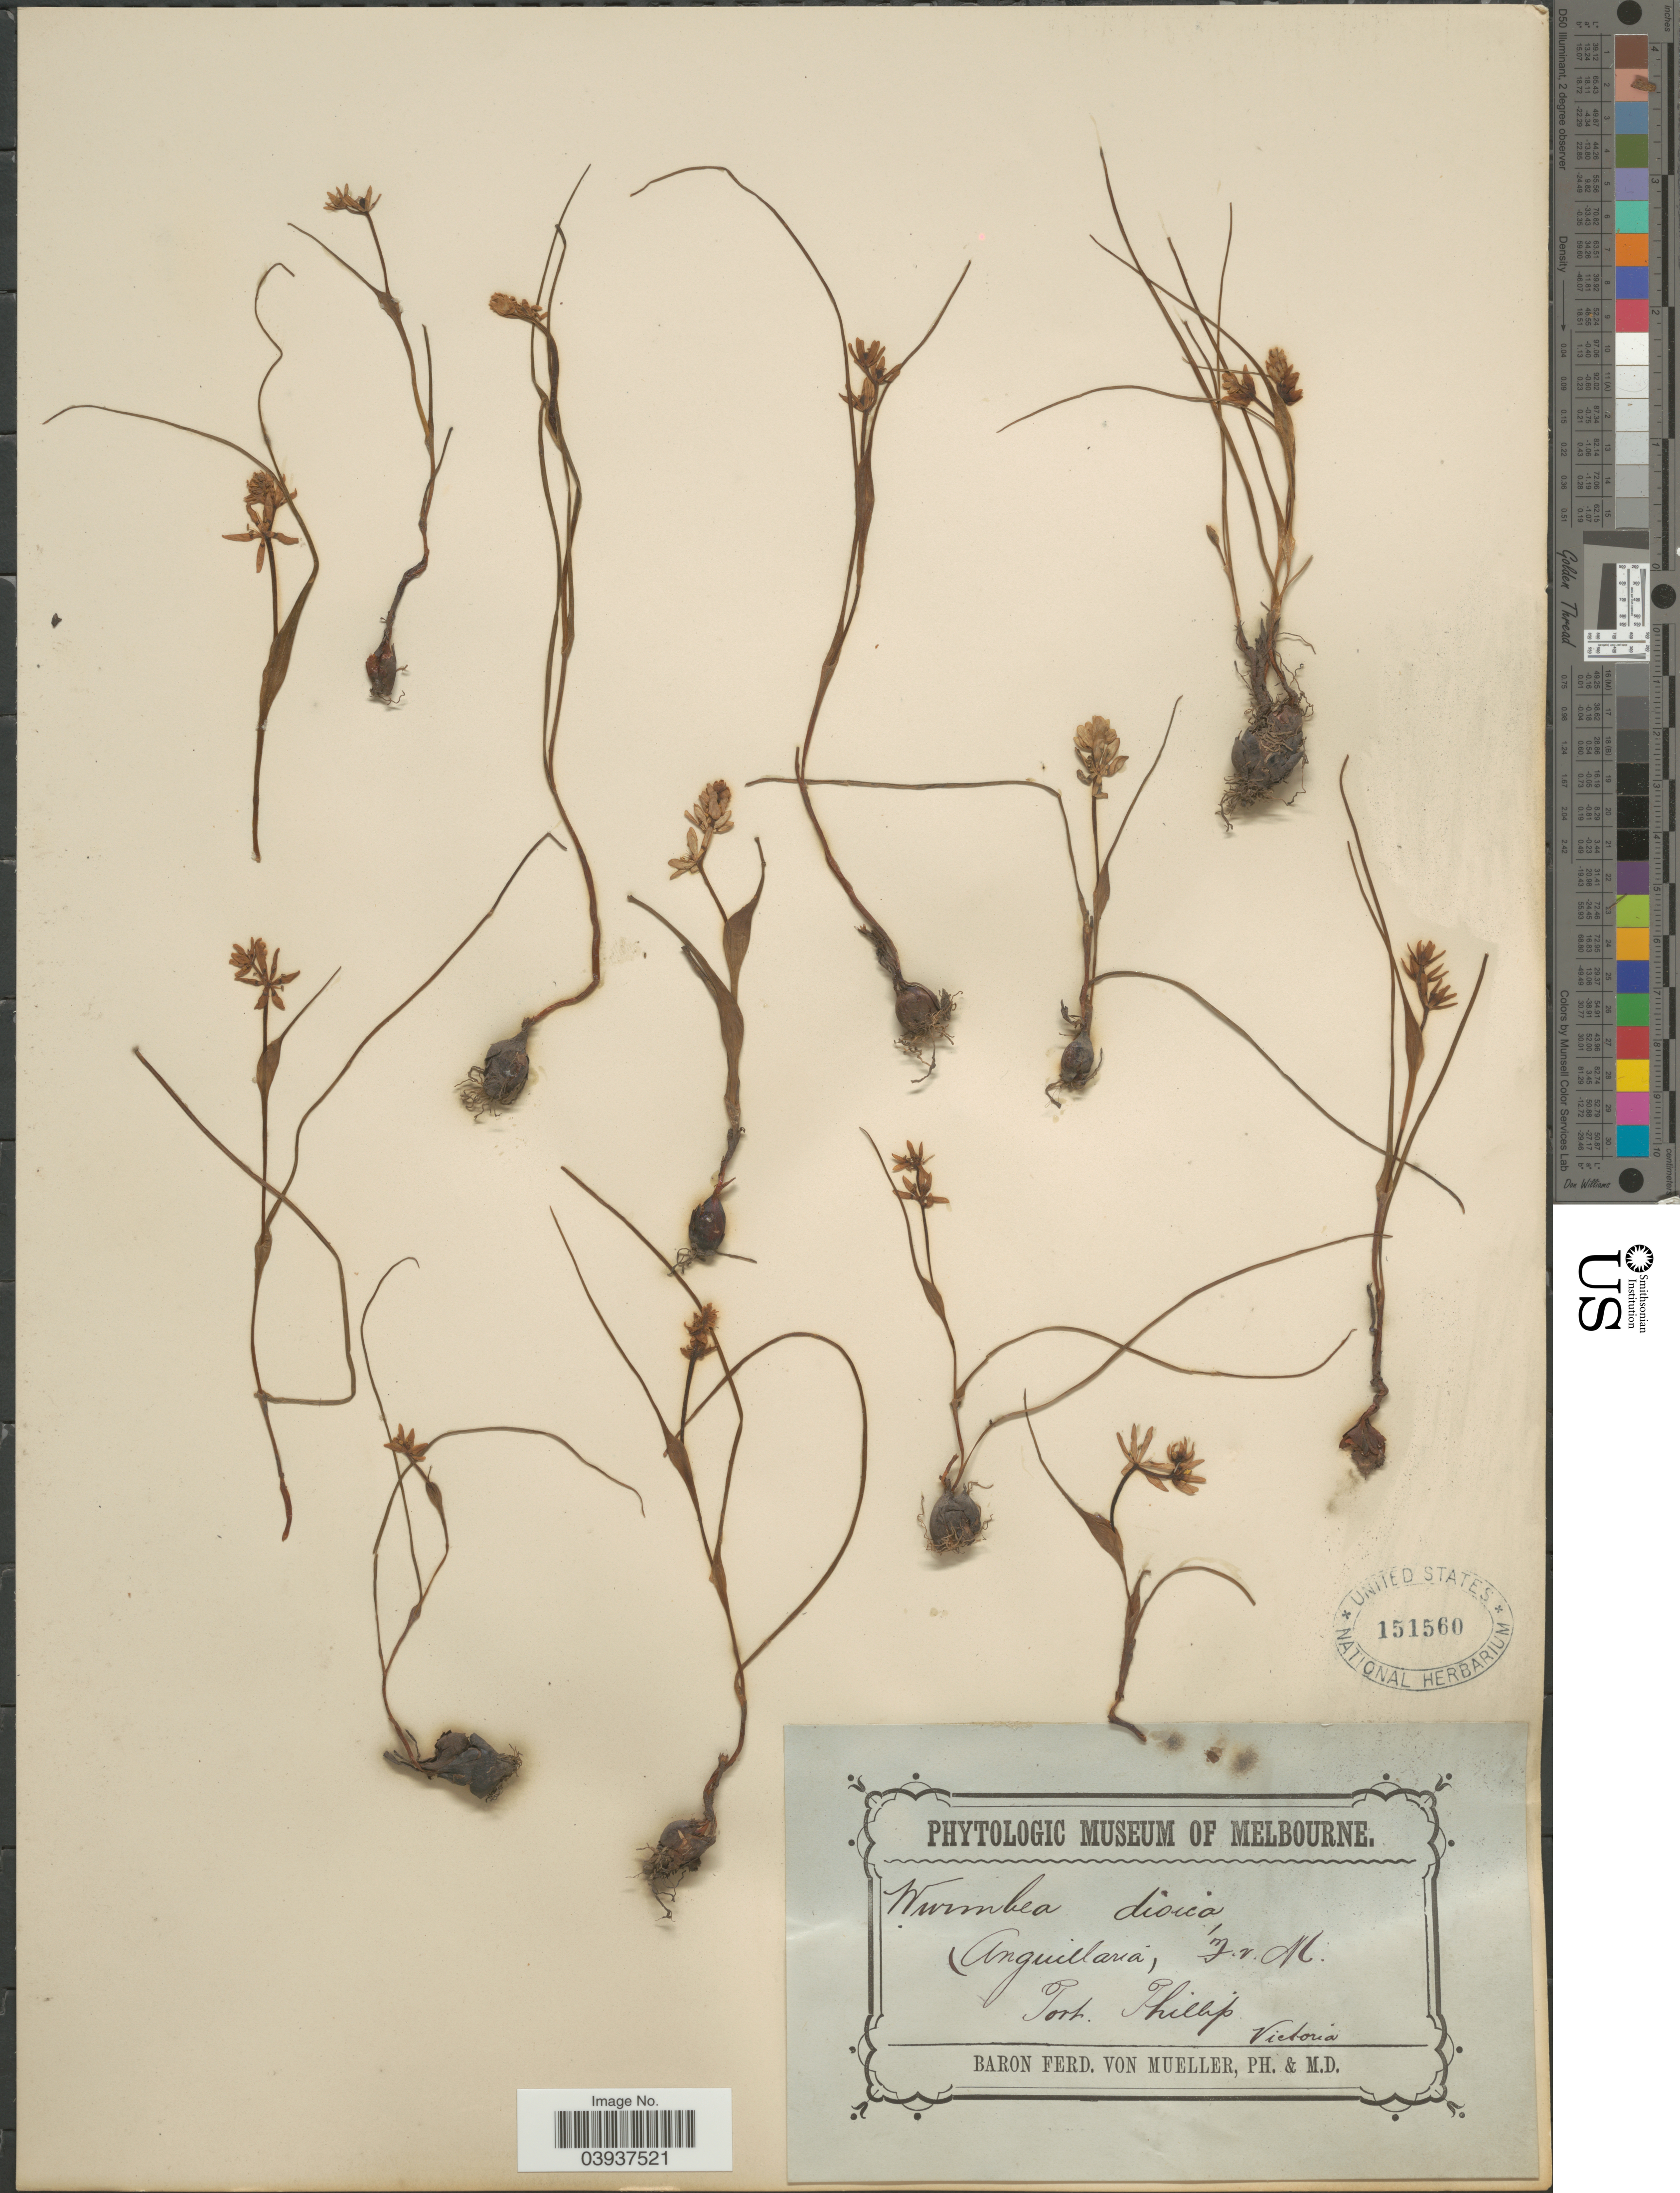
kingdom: Plantae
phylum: Tracheophyta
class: Liliopsida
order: Liliales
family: Colchicaceae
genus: Wurmbea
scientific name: Wurmbea dioica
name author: (R. Br.) F. Muell.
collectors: F. von Mueller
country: Australia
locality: Port. Phillip. Victoria.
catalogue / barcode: US 151560